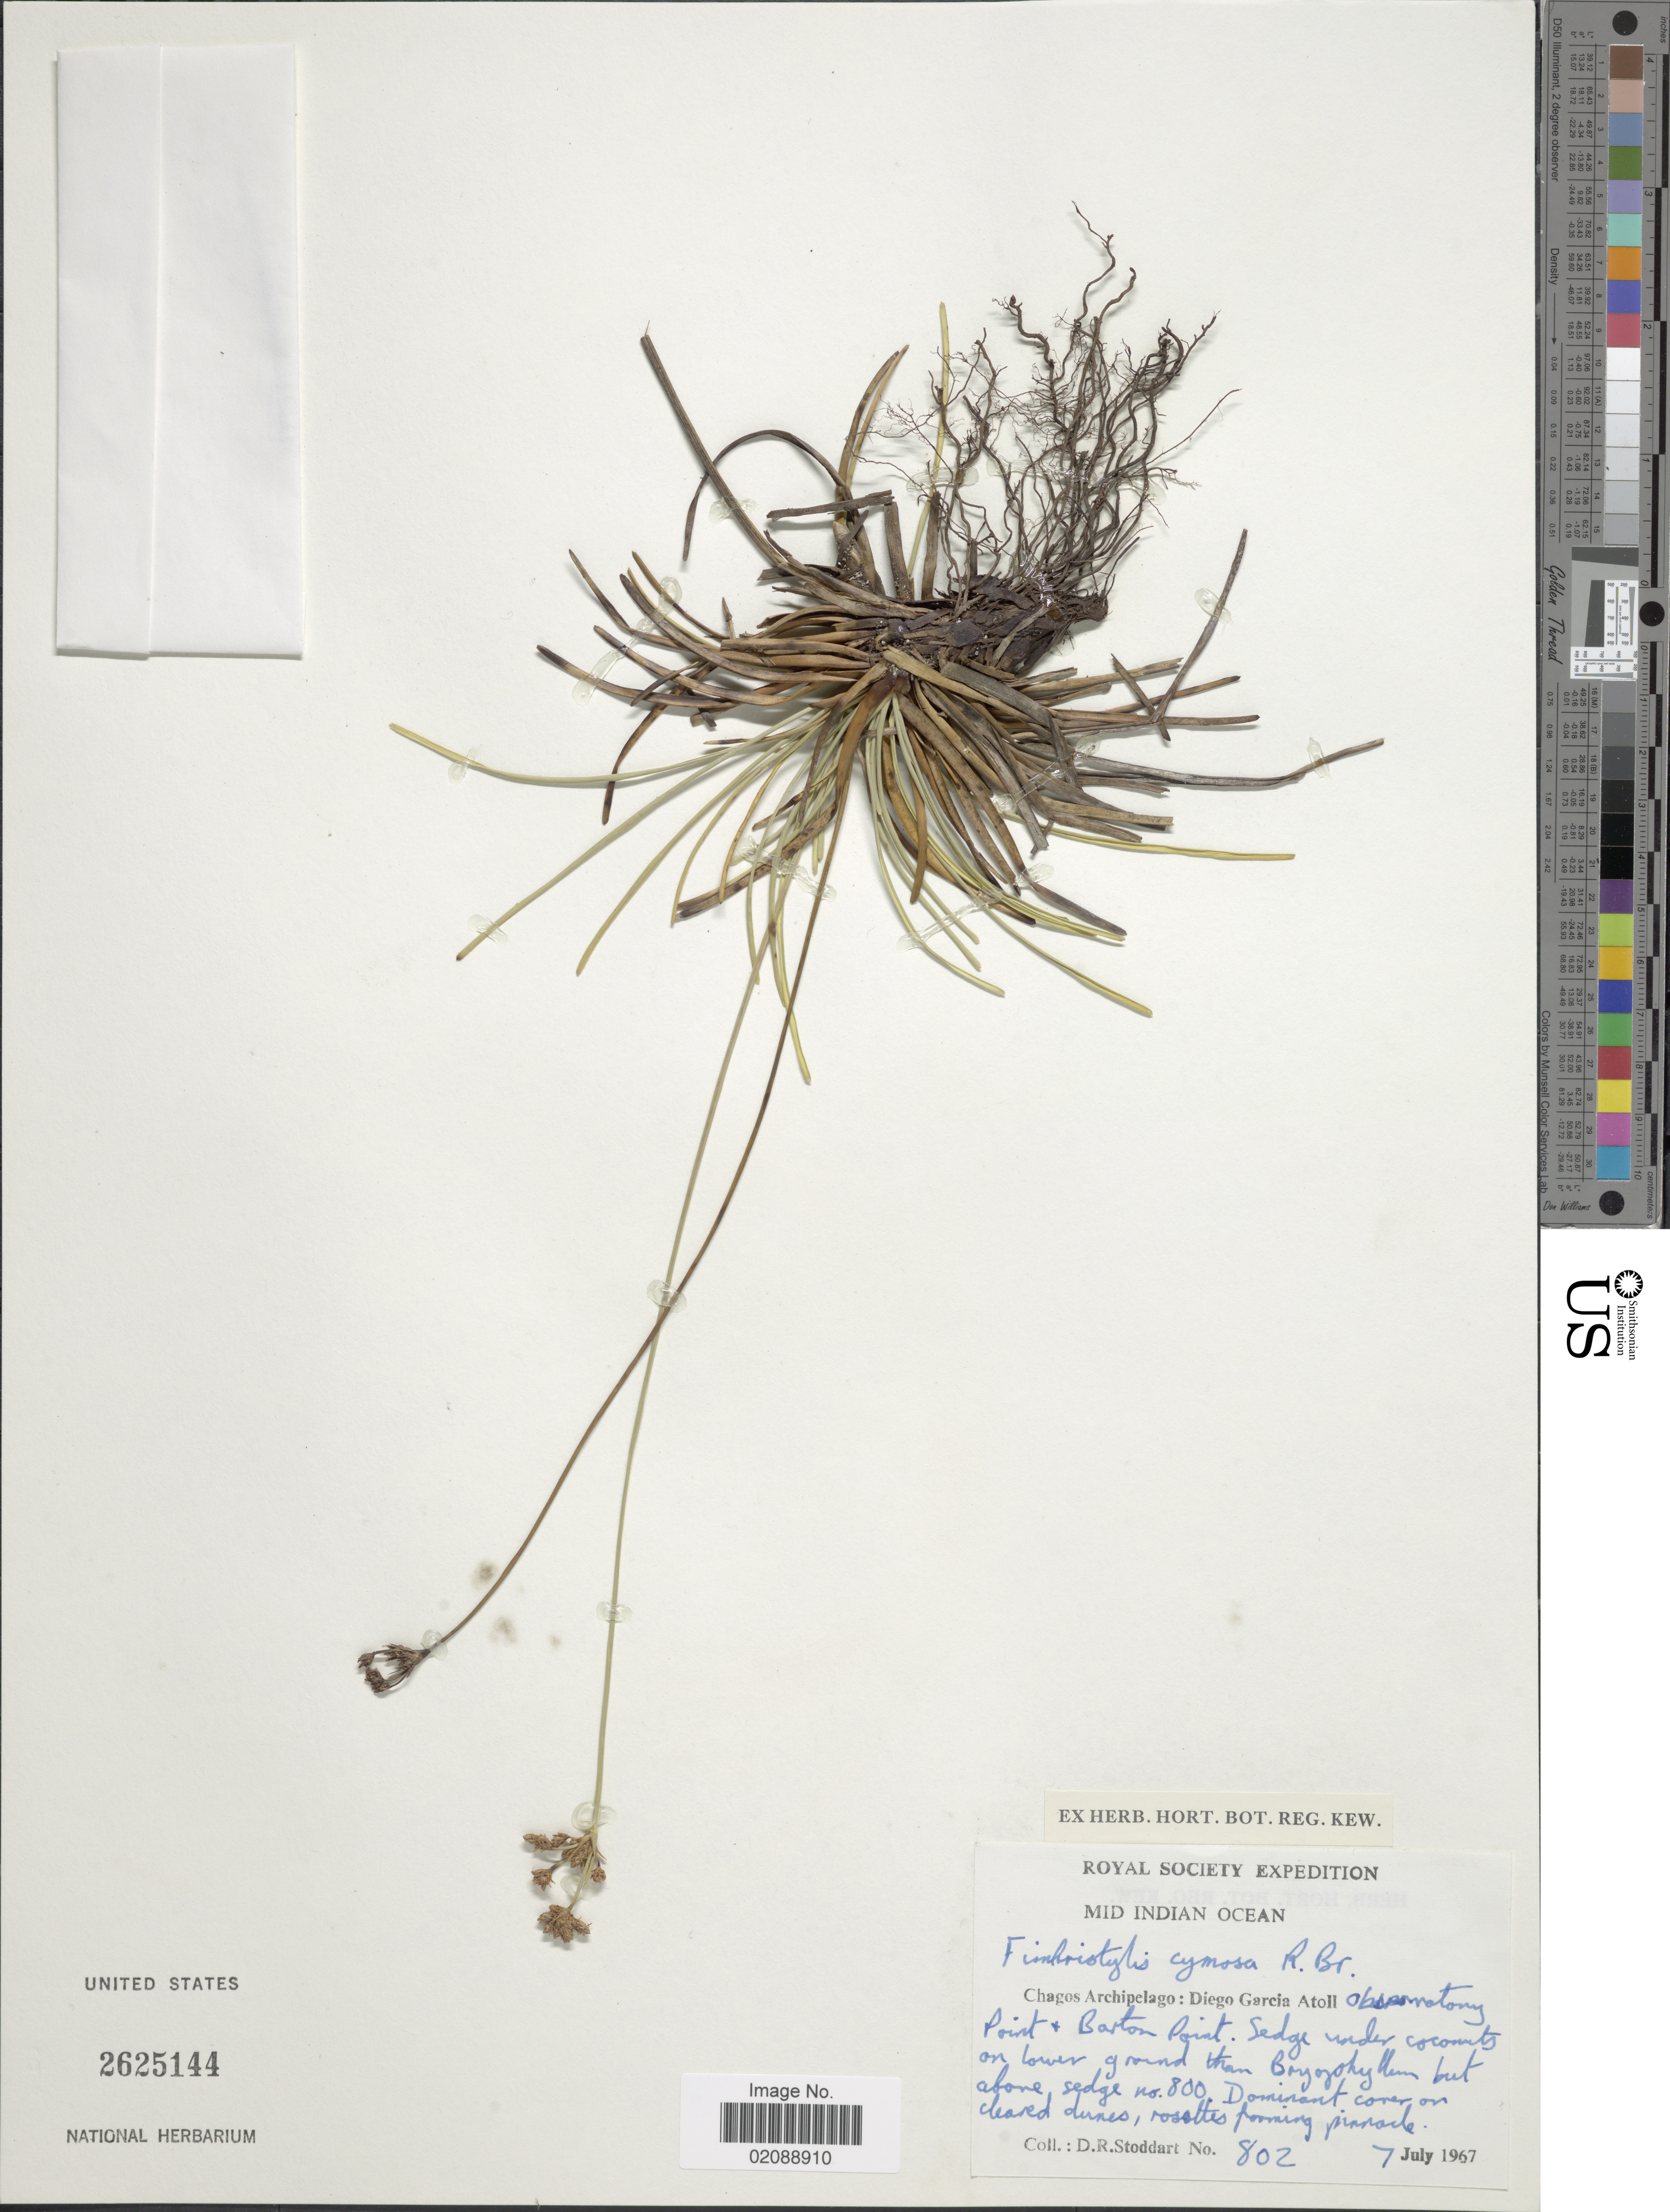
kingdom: Plantae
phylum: Tracheophyta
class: Liliopsida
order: Poales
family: Cyperaceae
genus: Fimbristylis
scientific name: Fimbristylis cymosa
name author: R. Br.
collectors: D. R. Stoddart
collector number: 802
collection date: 1967-07-07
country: British Indian Ocean Territory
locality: Mid Indian Ocean, Chagos Archipelagos: Diego Garcia Atoll, observatory Point + Barton [interpreted] Point.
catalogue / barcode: US 2625144